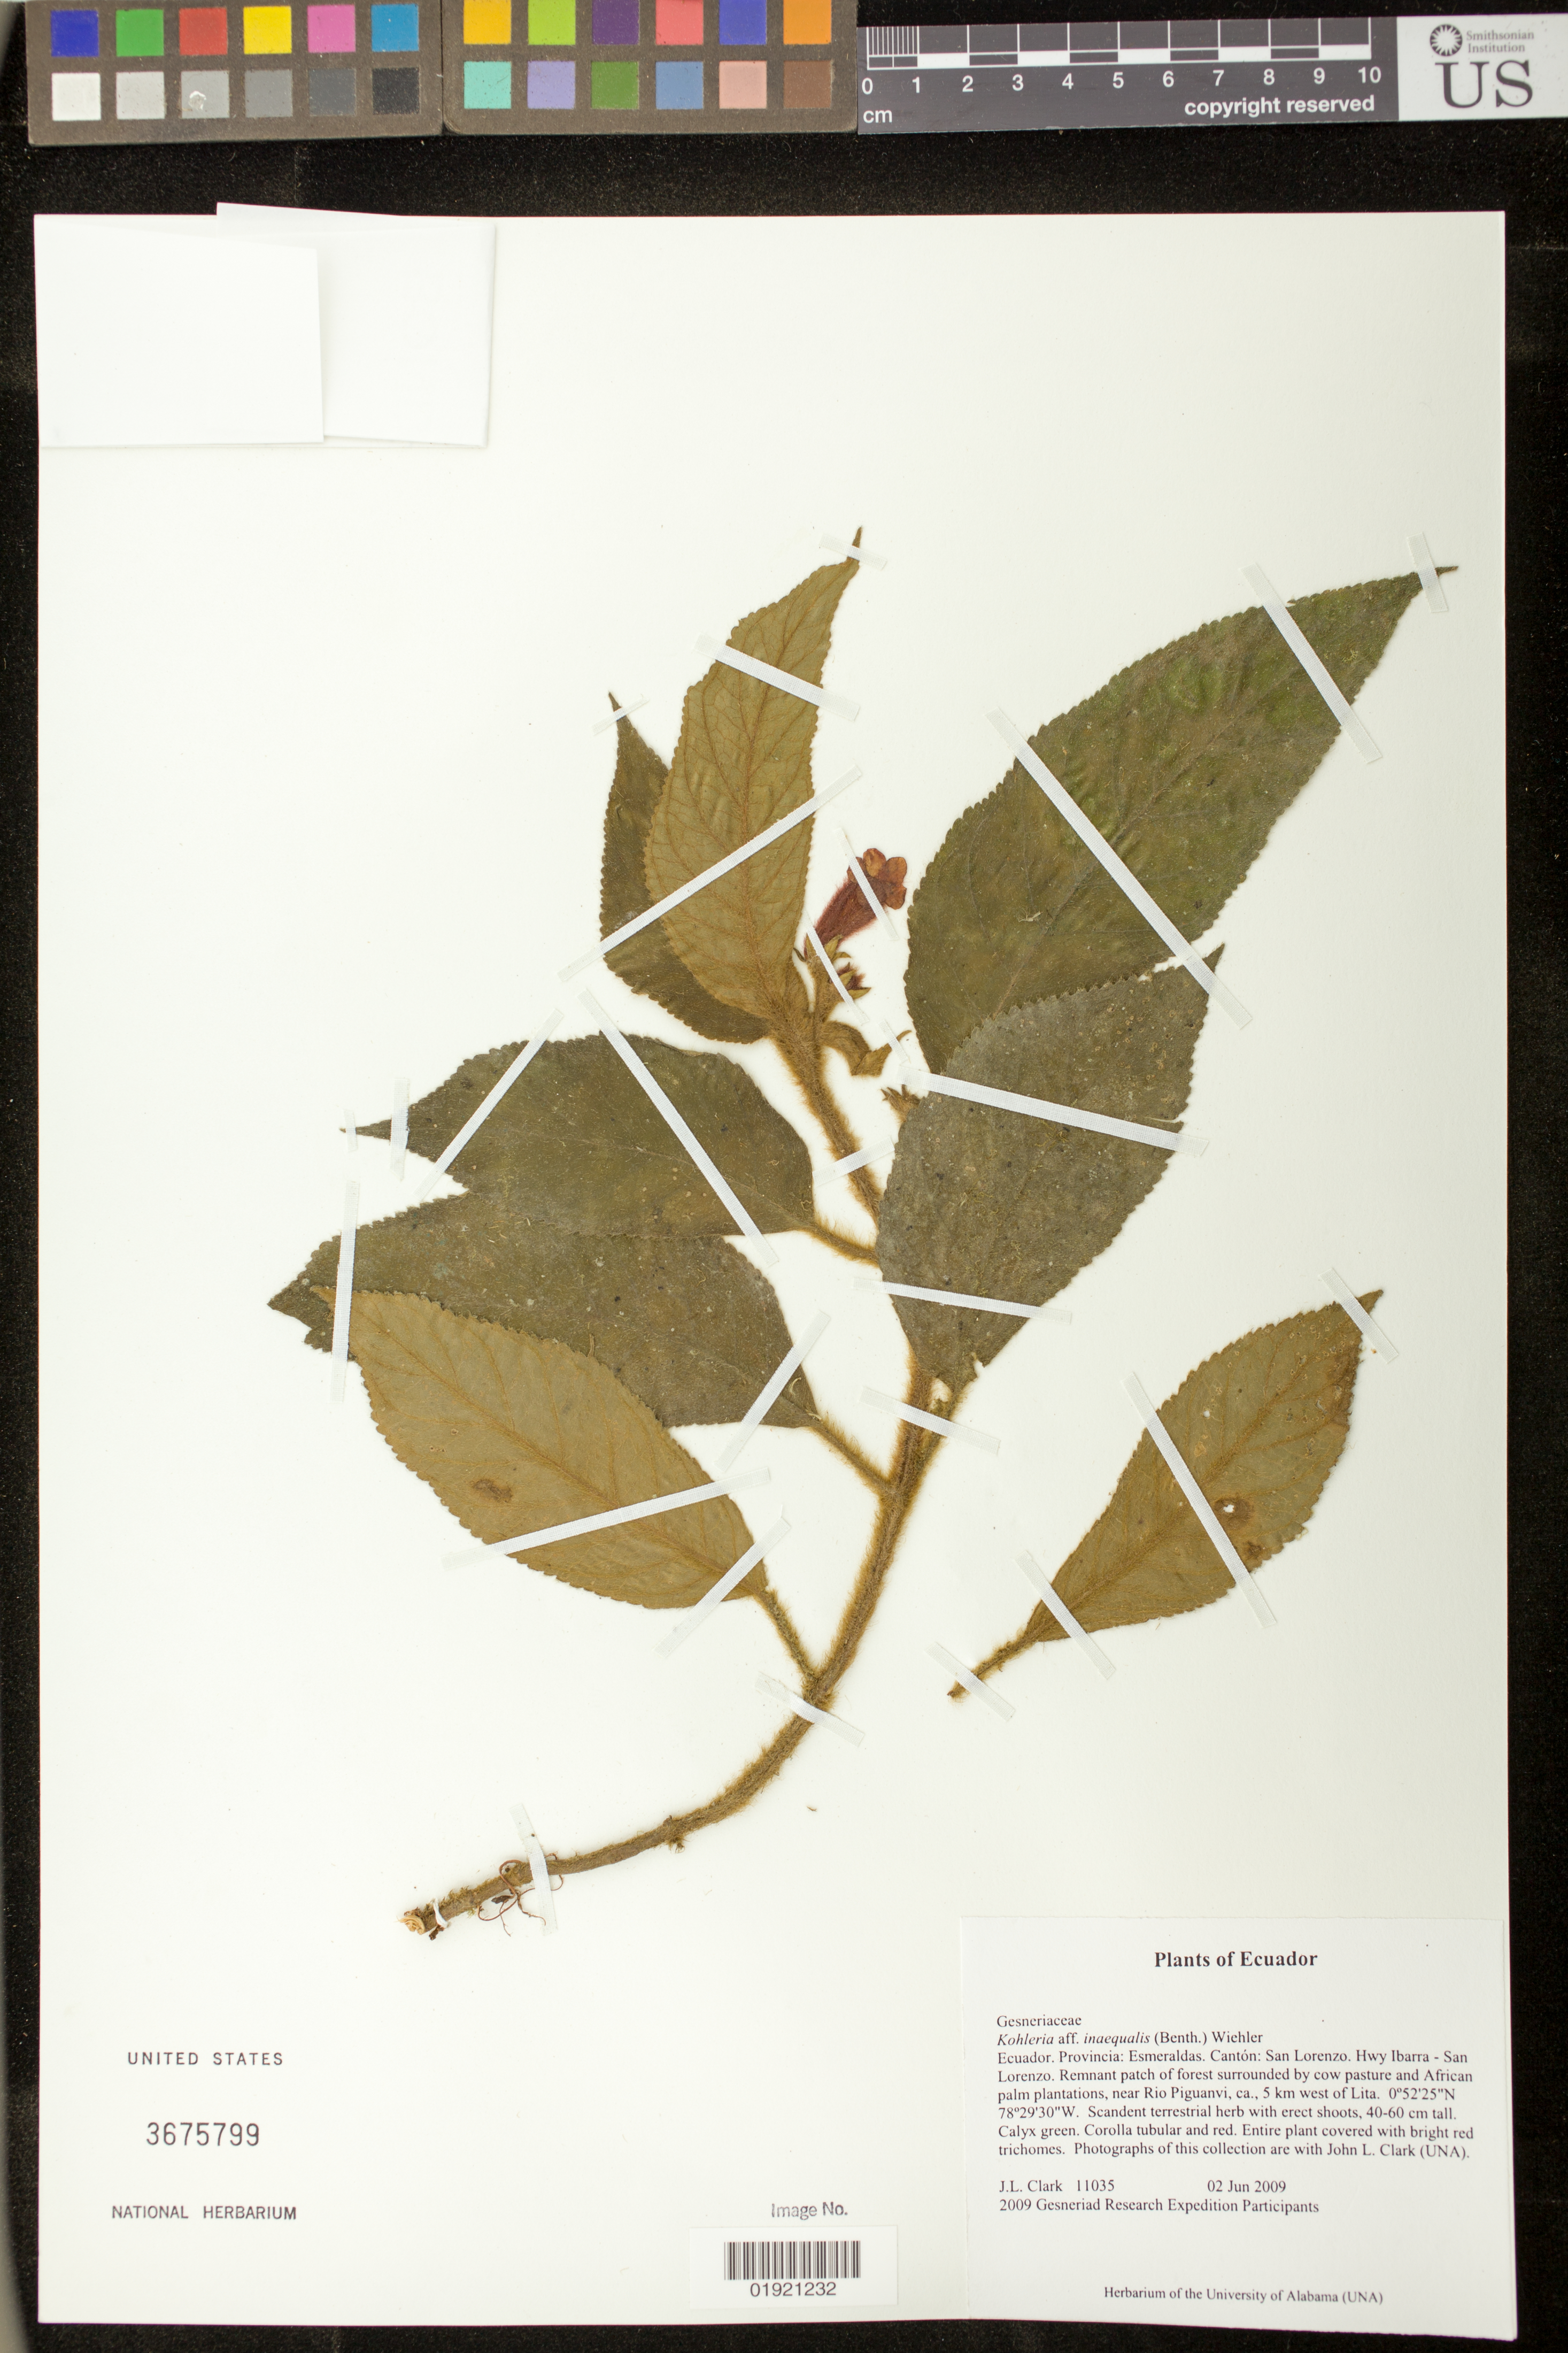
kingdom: Plantae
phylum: Tracheophyta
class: Magnoliopsida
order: Lamiales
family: Gesneriaceae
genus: Kohleria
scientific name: Kohleria inaequalis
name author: (Benth.) Wiehler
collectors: J. L. Clark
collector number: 11035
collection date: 2009-06-02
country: Ecuador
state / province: Esmeraldas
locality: Canton: San Lorenzo. Hwy Ibarra - San Lorenzo. Remnant patch of forest surrounded by cow pasture and African palm plantations, near Rio Piguanvi, ca., 5 km west of Lita.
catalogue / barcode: US 3675799